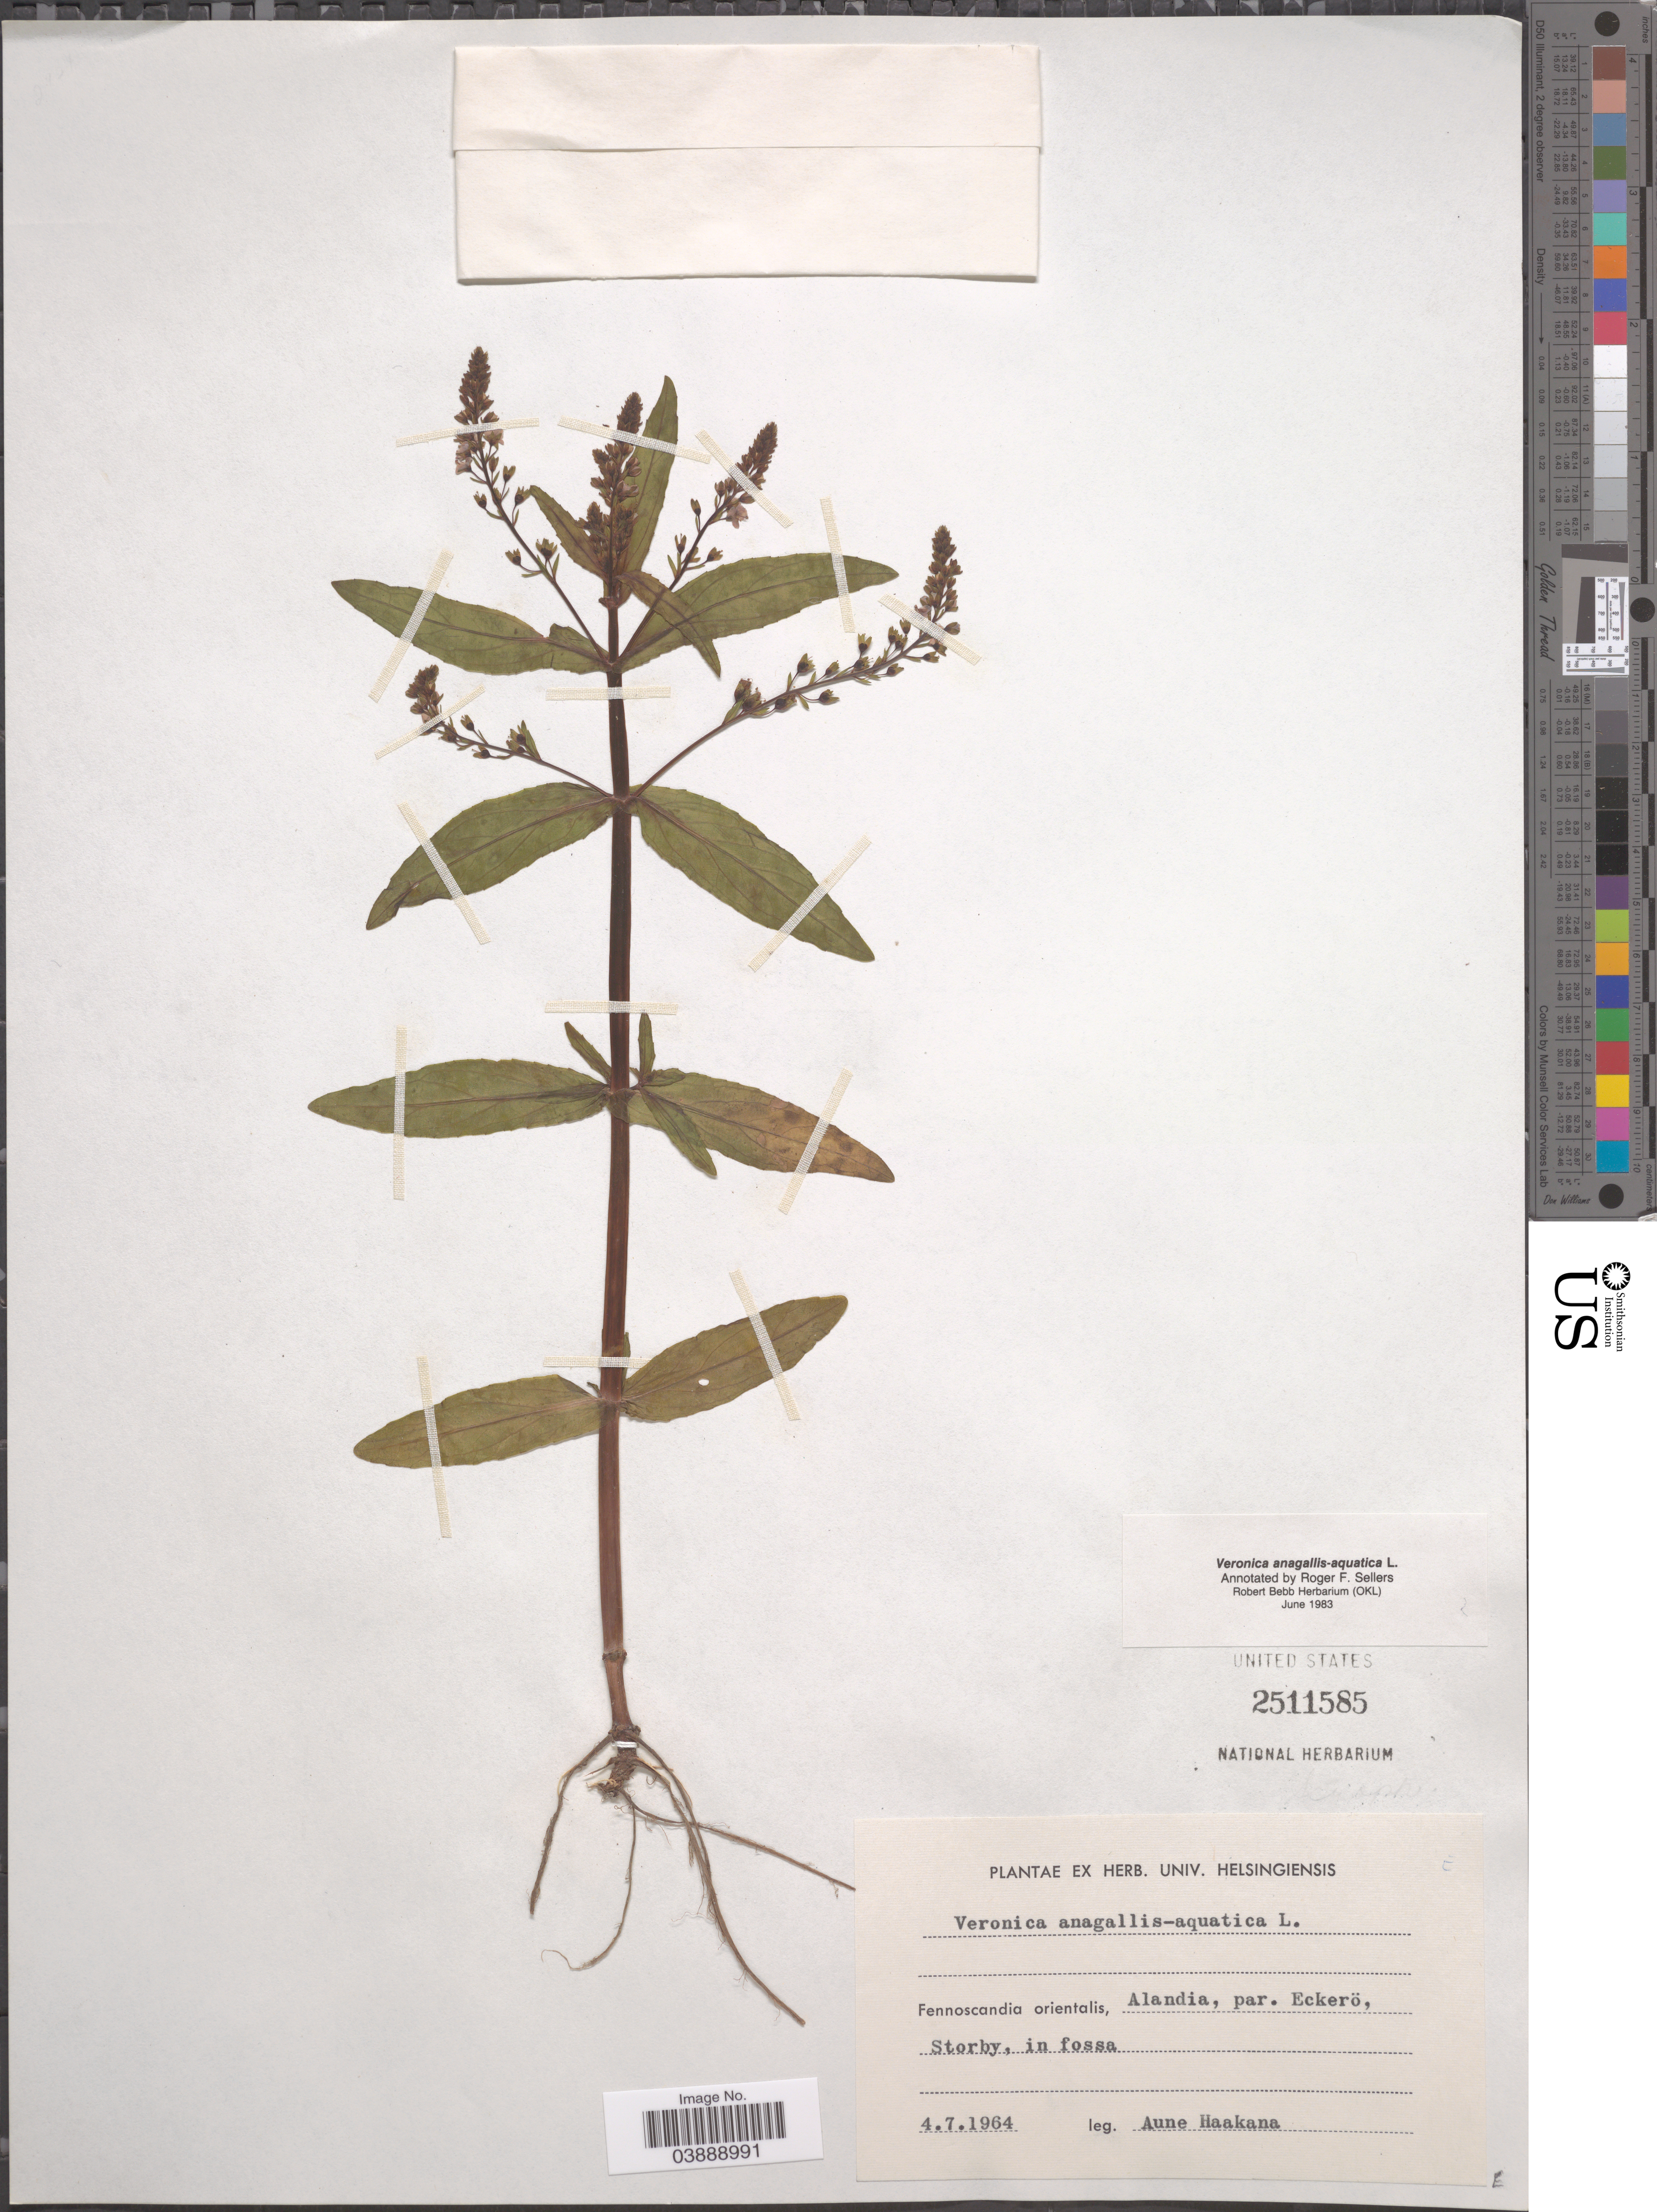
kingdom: Plantae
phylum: Tracheophyta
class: Magnoliopsida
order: Lamiales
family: Plantaginaceae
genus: Veronica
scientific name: Veronica anagallis-aquatica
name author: L.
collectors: A. Haakana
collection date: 1964-07-04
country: Finland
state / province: Ahvenanmaa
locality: Fennoscandia orientalis, Alandia, par. Eckerö, Storby.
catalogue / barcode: US 2511585